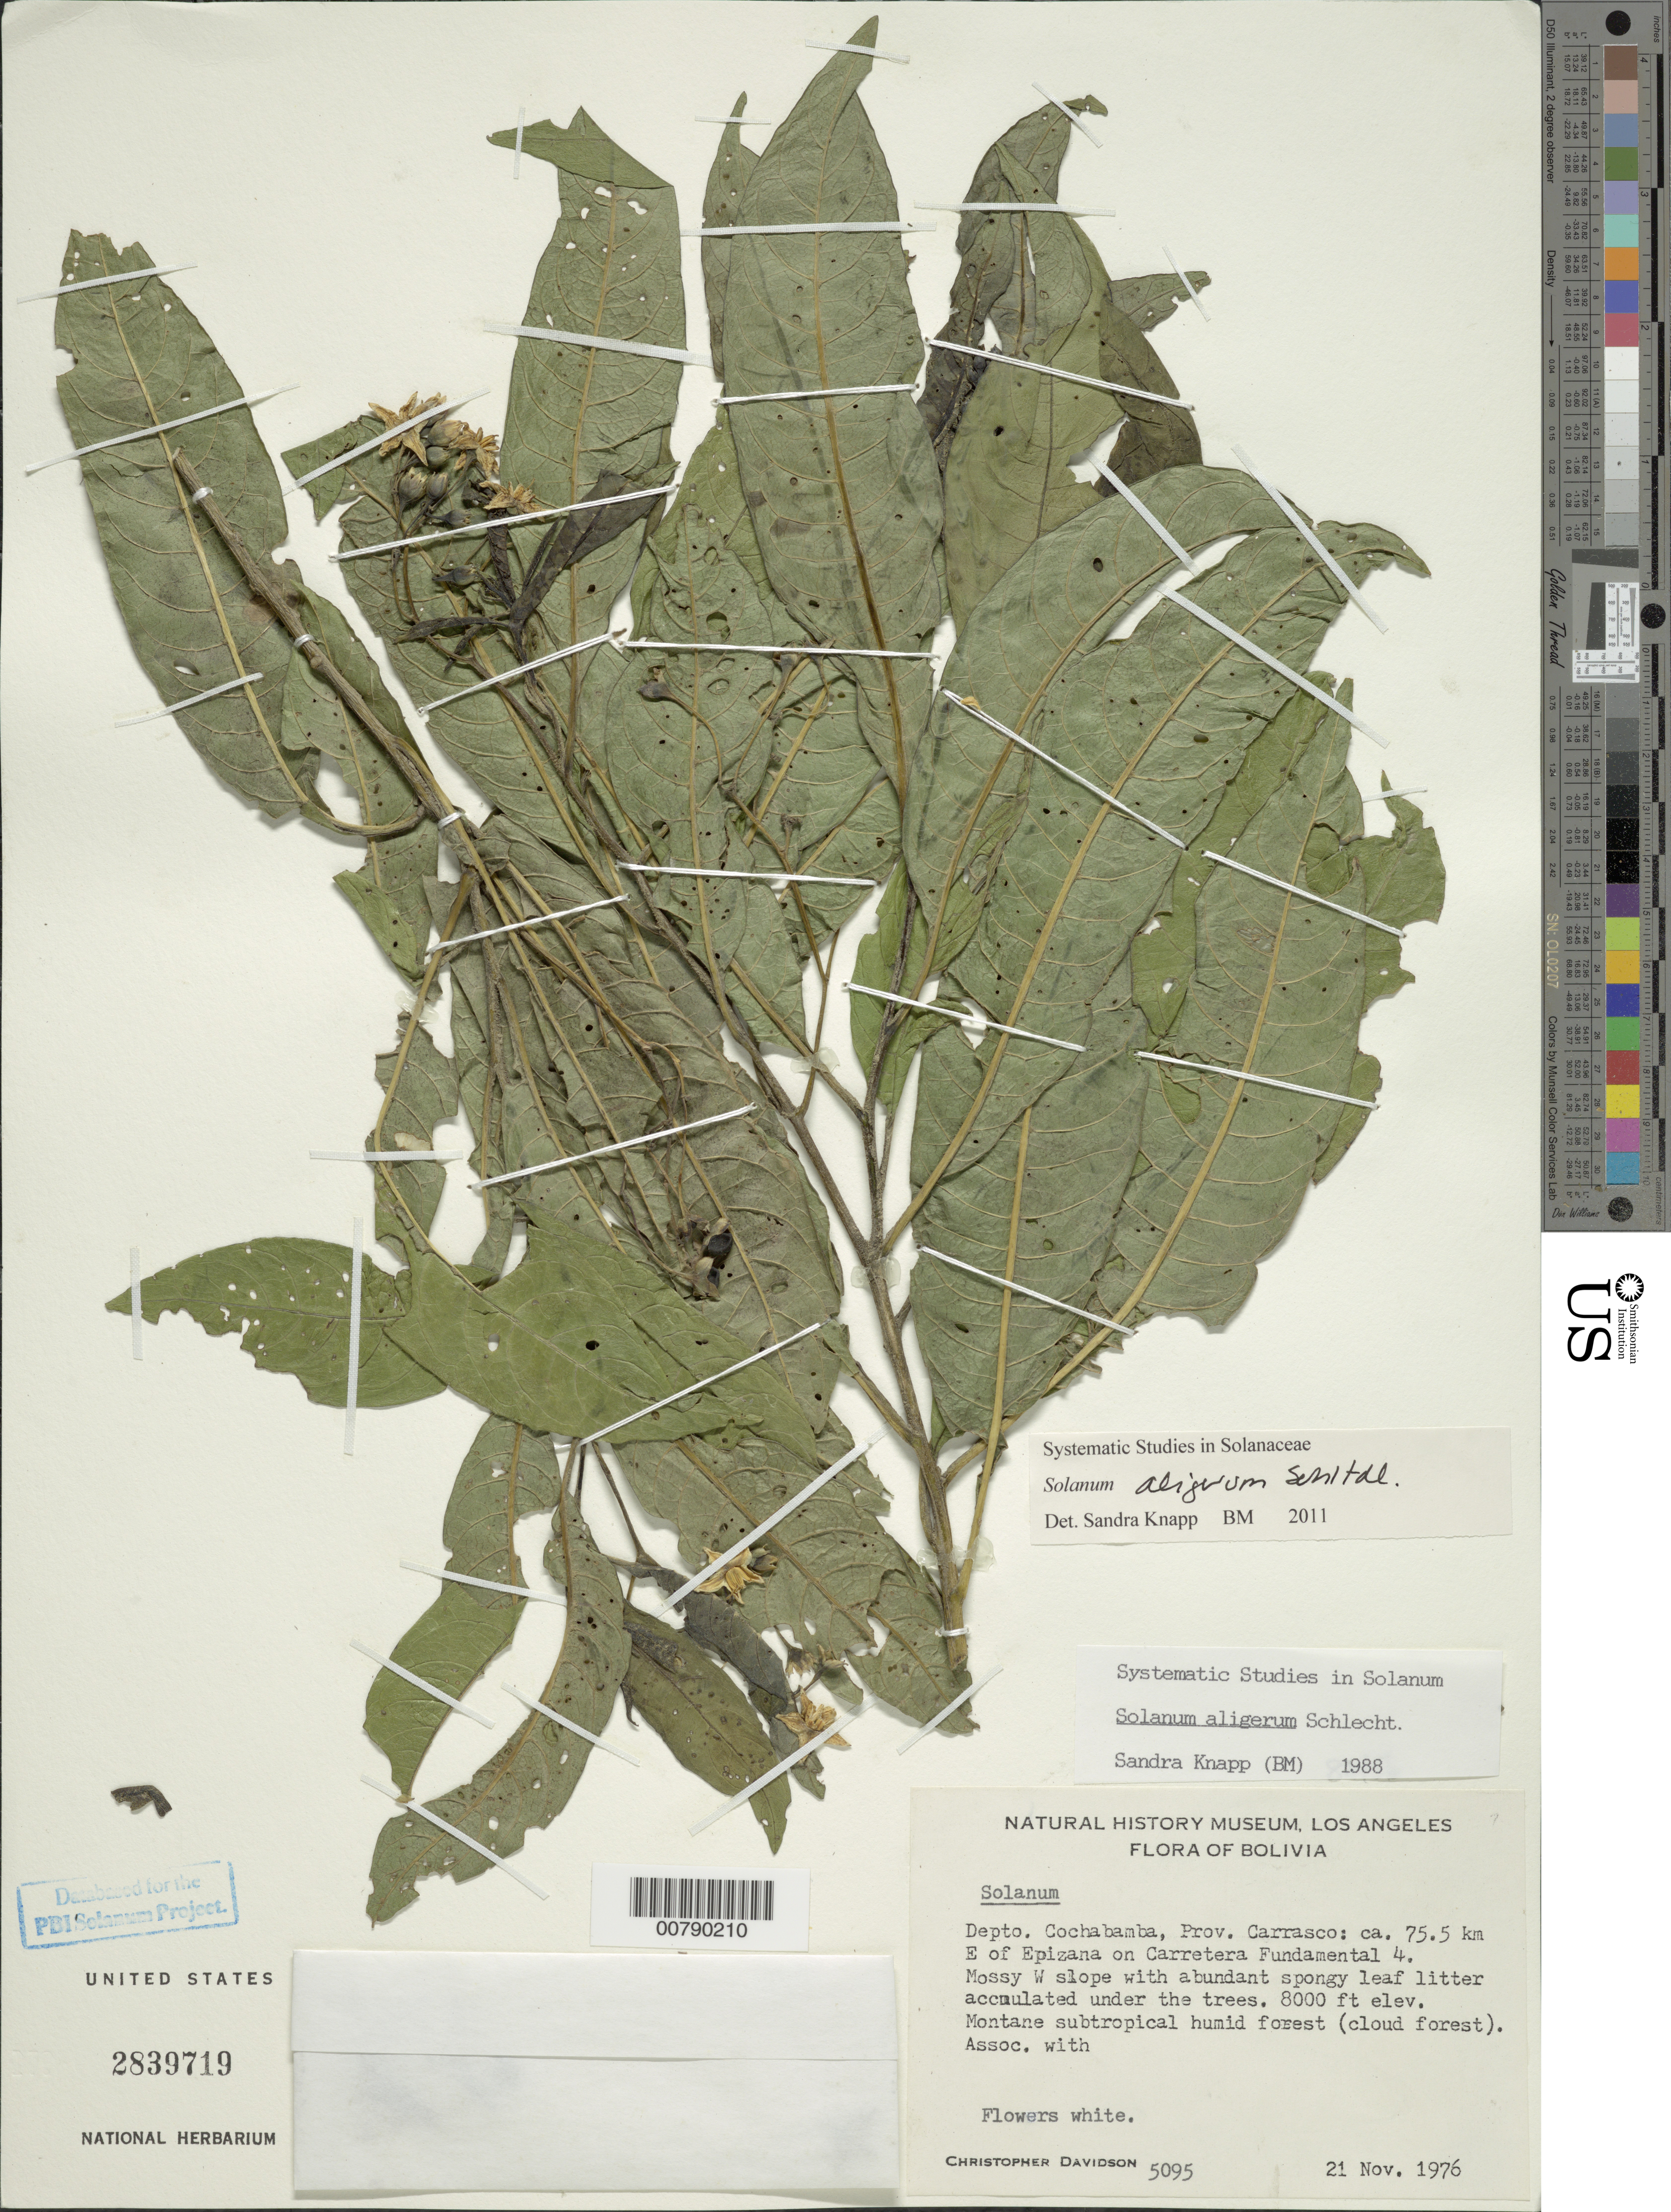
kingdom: Plantae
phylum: Tracheophyta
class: Magnoliopsida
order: Solanales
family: Solanaceae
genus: Solanum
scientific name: Solanum aligerum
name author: Schltdl.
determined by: Knapp, S. D.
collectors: C. Davidson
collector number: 5095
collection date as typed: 21 Nov 1976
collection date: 1976-11-21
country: Bolivia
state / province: Cochabamba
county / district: Carrasco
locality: ca. 75.5 km E of Epizana on Carretera Fundamental 4.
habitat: Mossy W slope with abundant spongy leaf litter accumulated under the trees. Montane subtropical humid forest (cloud forest)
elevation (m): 2439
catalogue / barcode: US 2839719